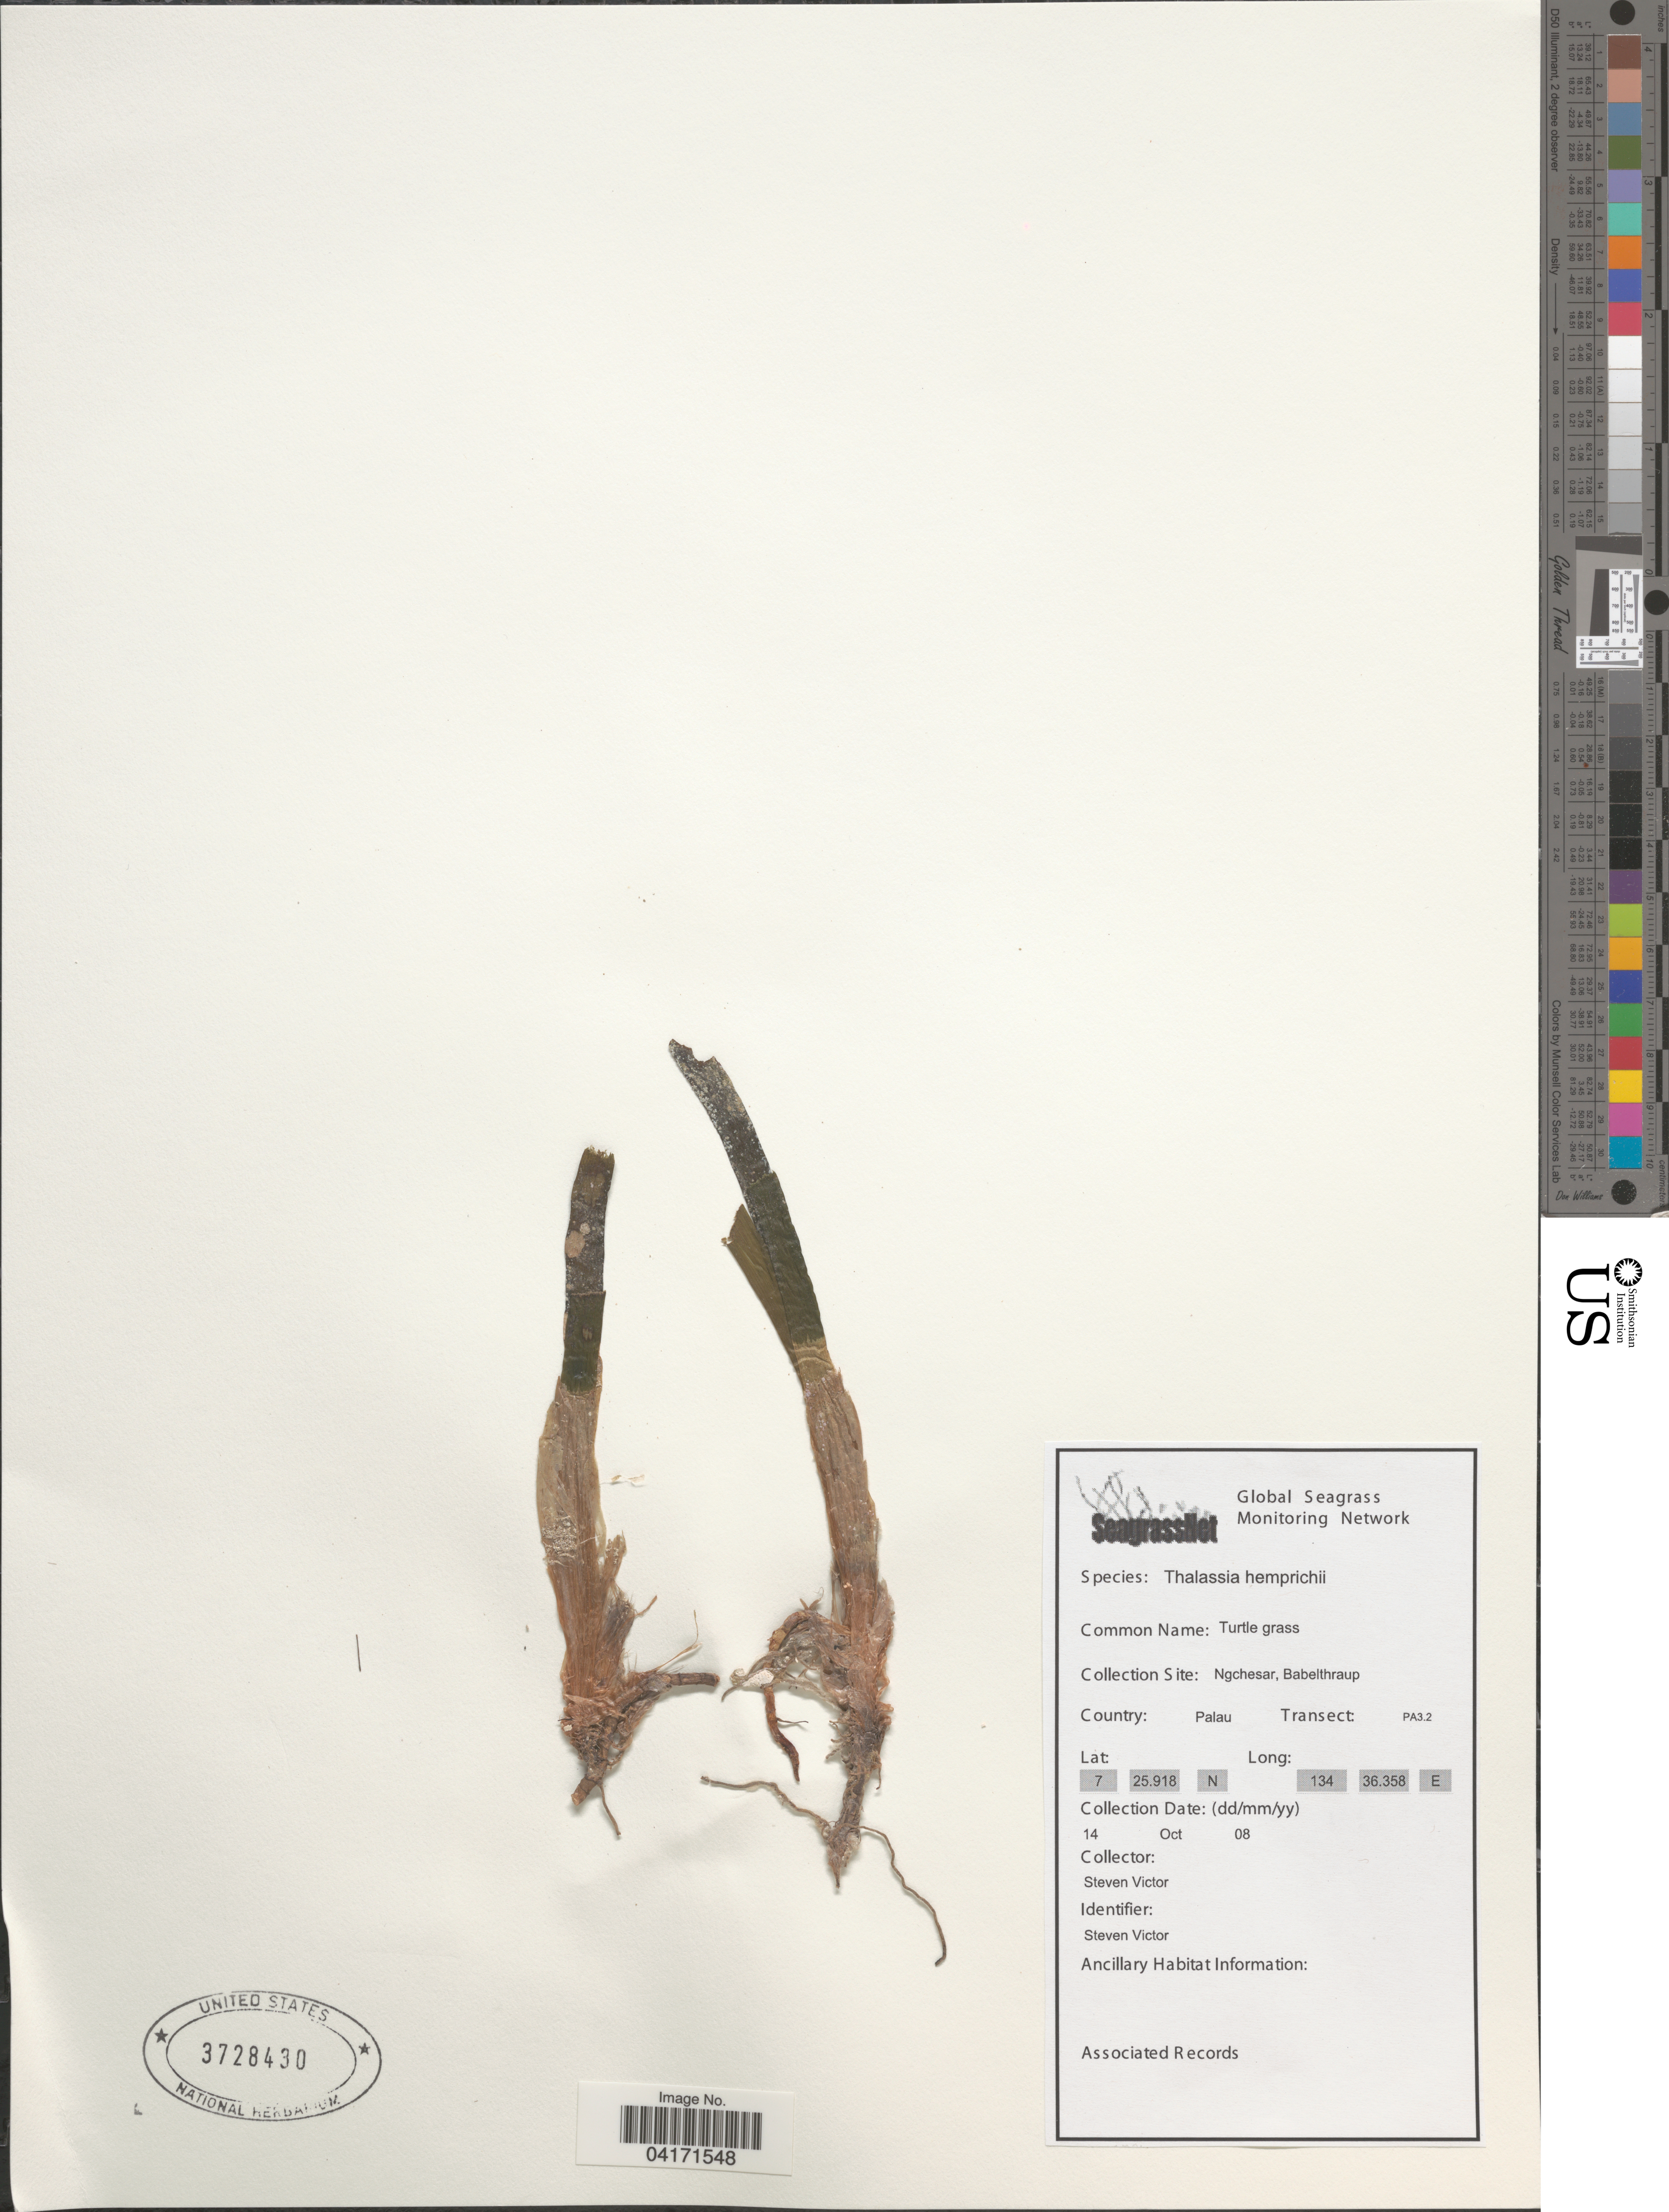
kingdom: Plantae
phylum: Tracheophyta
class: Liliopsida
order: Alismatales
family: Hydrocharitaceae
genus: Thalassia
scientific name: Thalassia hemprichii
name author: Asch.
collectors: S. Victor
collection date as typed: Transcribed d/m/y: 14/10/8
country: Palau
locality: Ngchesar, Babelthraup. Palau. Transect: PA3.2.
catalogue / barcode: US 3728430